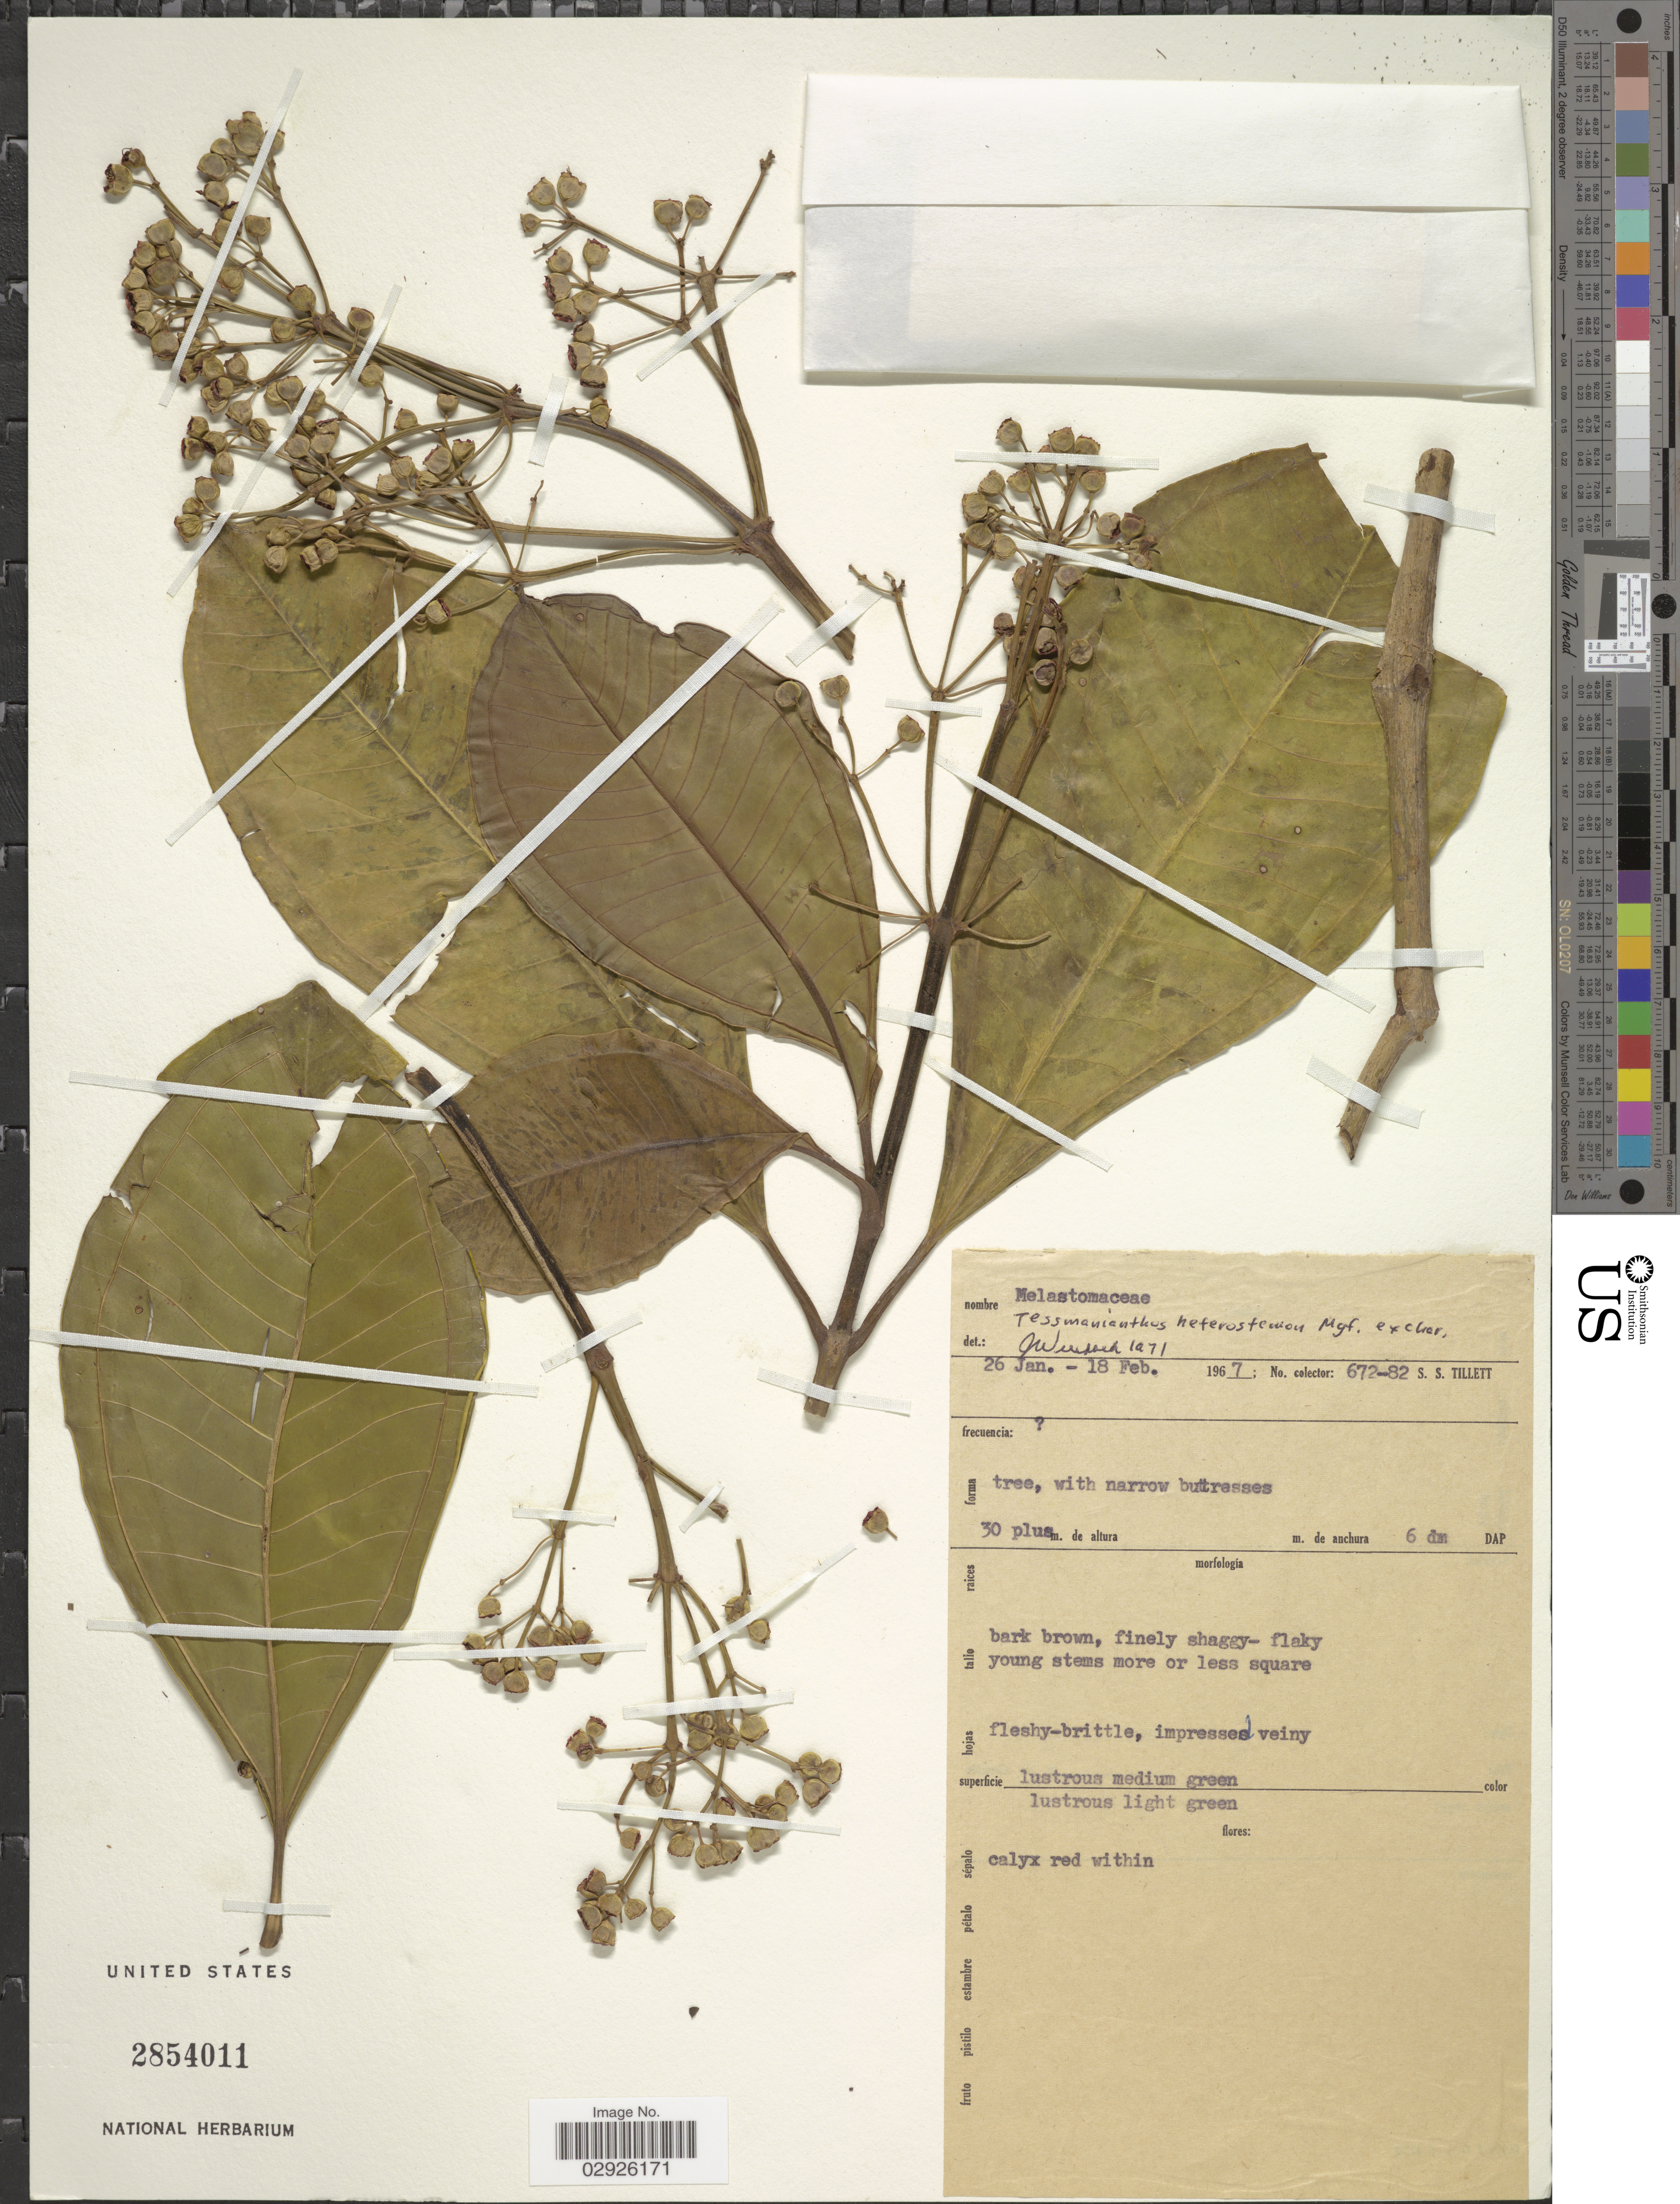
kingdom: Plantae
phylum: Tracheophyta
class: Magnoliopsida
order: Myrtales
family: Melastomataceae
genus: Tessmannianthus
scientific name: Tessmannianthus heterostemon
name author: Markgr.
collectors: S. S. Tillett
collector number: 672-82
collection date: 1967-01-26/1967-02-18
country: Peru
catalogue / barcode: US 2854011